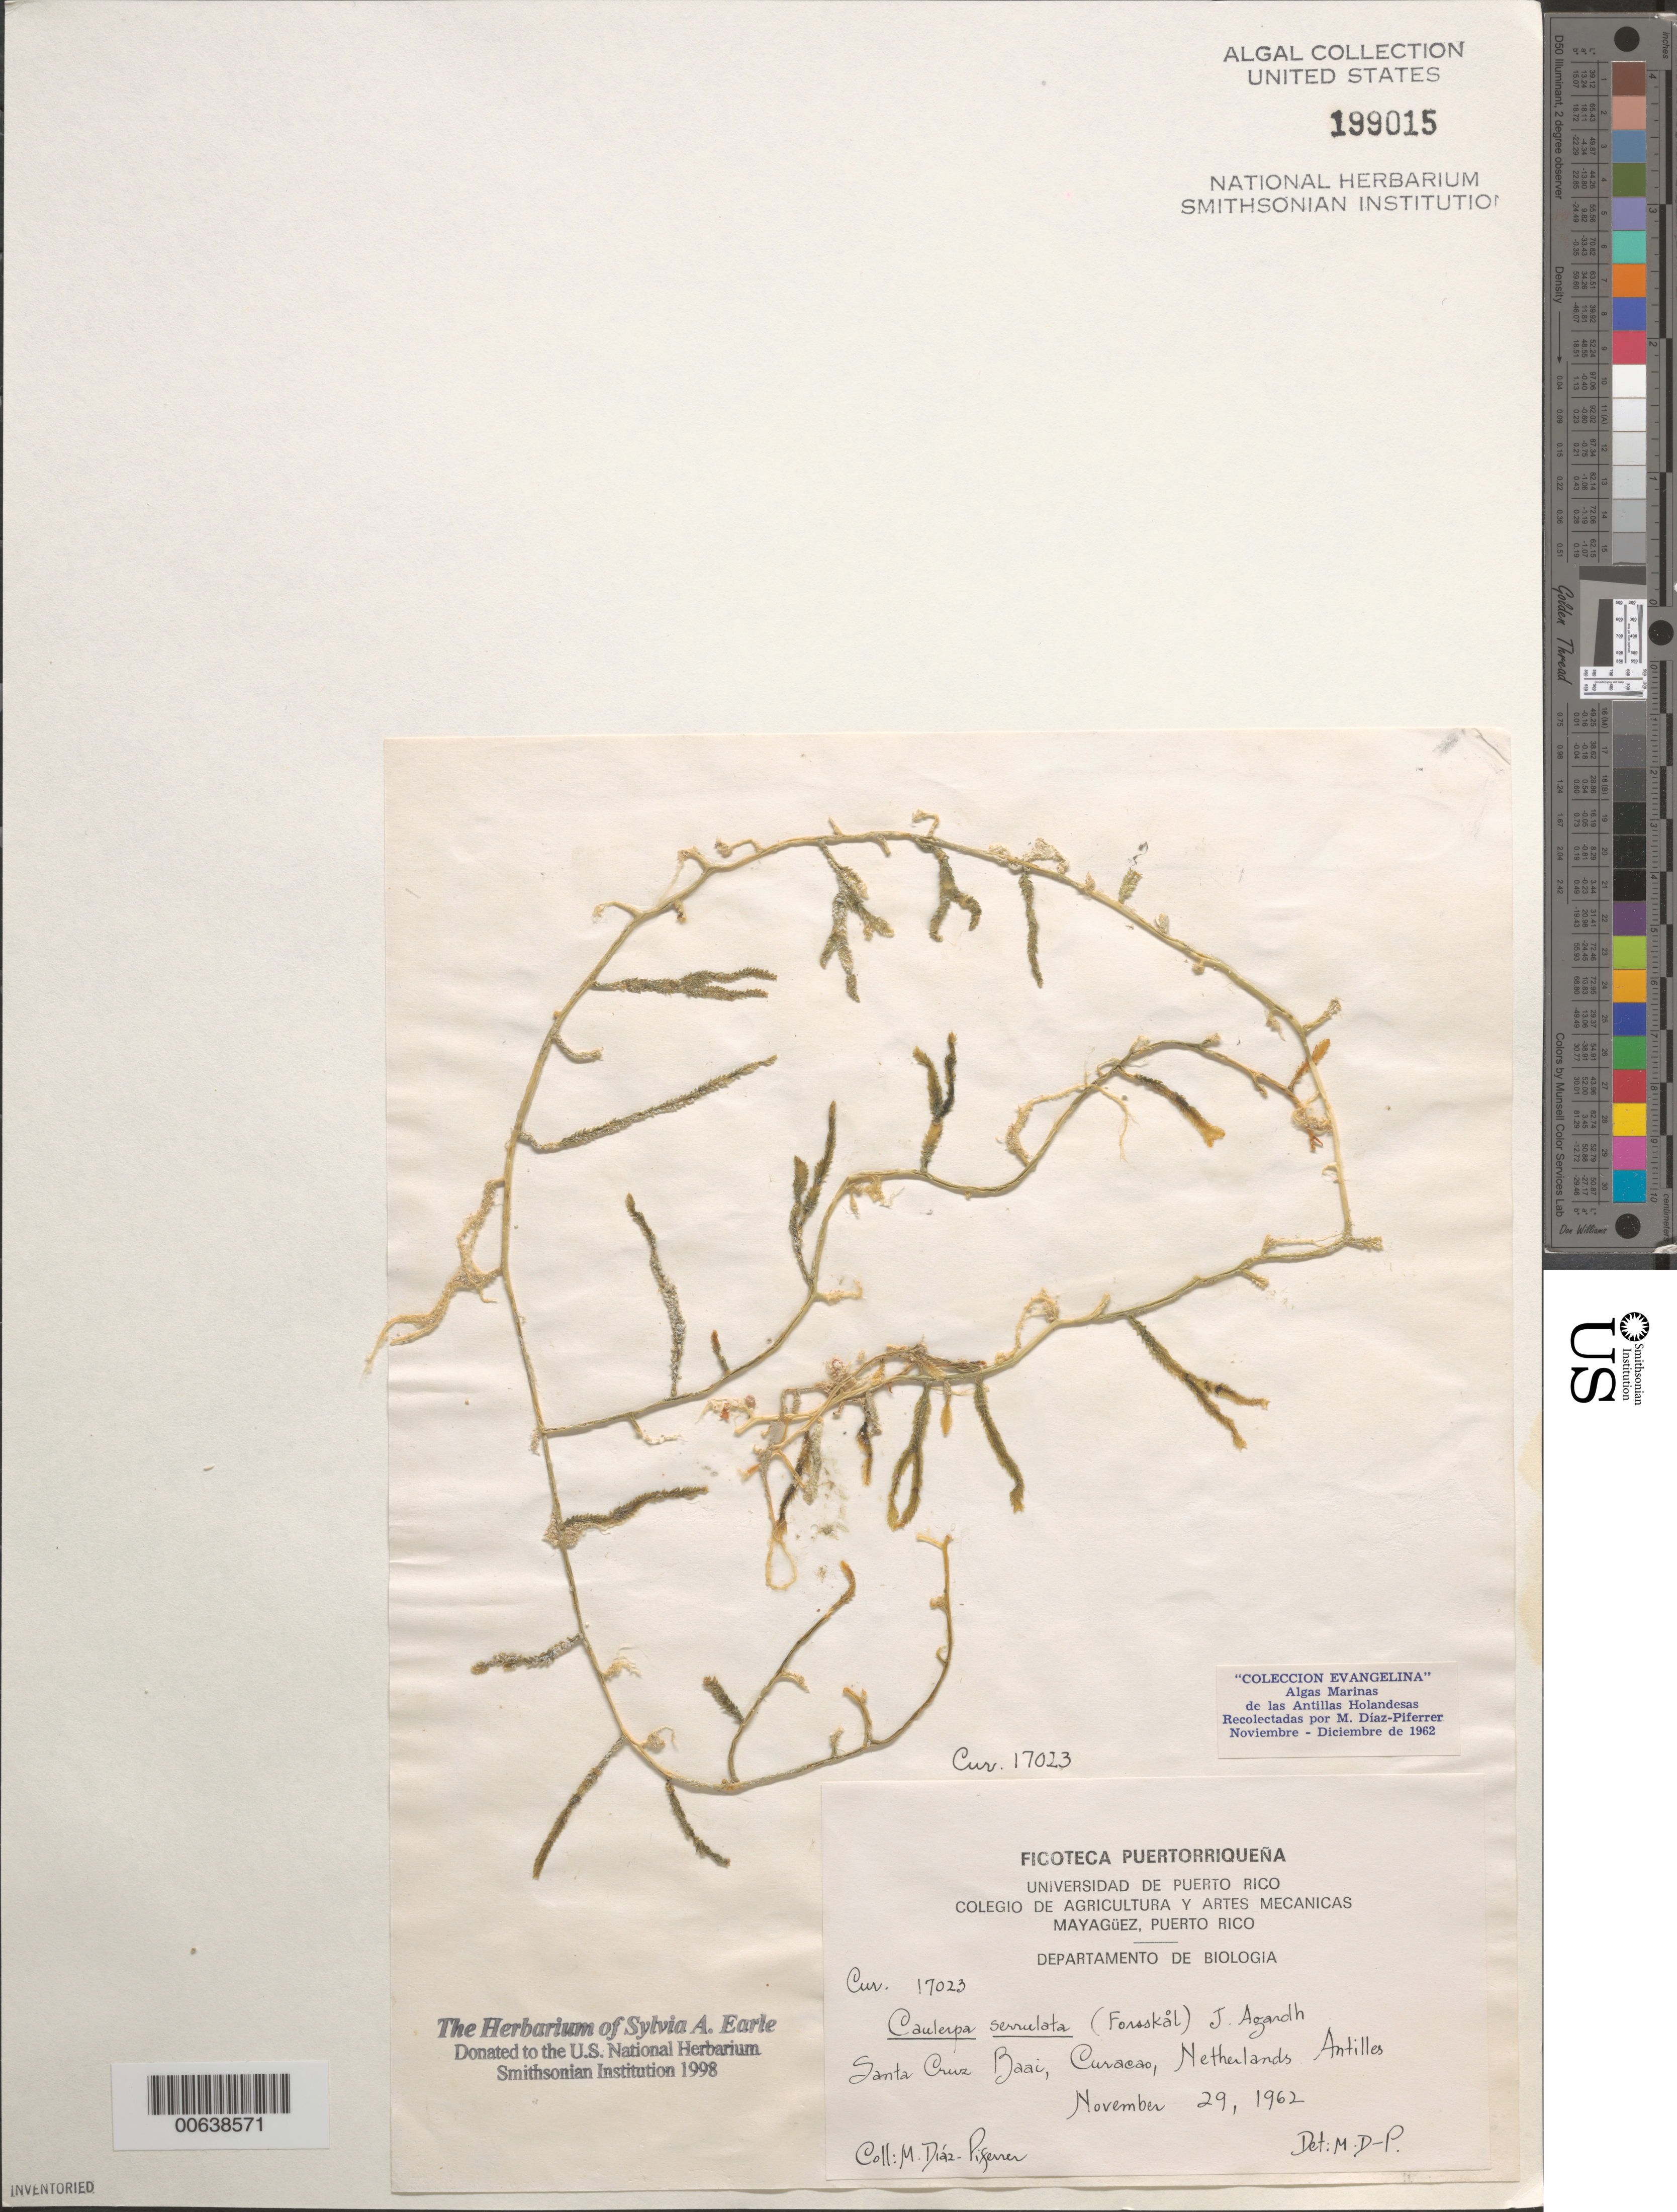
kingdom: Plantae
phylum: Chlorophyta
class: Ulvophyceae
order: Bryopsidales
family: Caulerpaceae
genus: Caulerpa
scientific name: Caulerpa serrulata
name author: (Forssk.) J. Agardh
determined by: Diaz-Piferrer, M.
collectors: M. Diaz-Piferrer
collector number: Cur. 17023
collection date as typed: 29 Nov 1962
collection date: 1962-11-29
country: Curaçao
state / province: ABC Islands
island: Curaçao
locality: Santa Cruz Baai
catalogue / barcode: US 199015